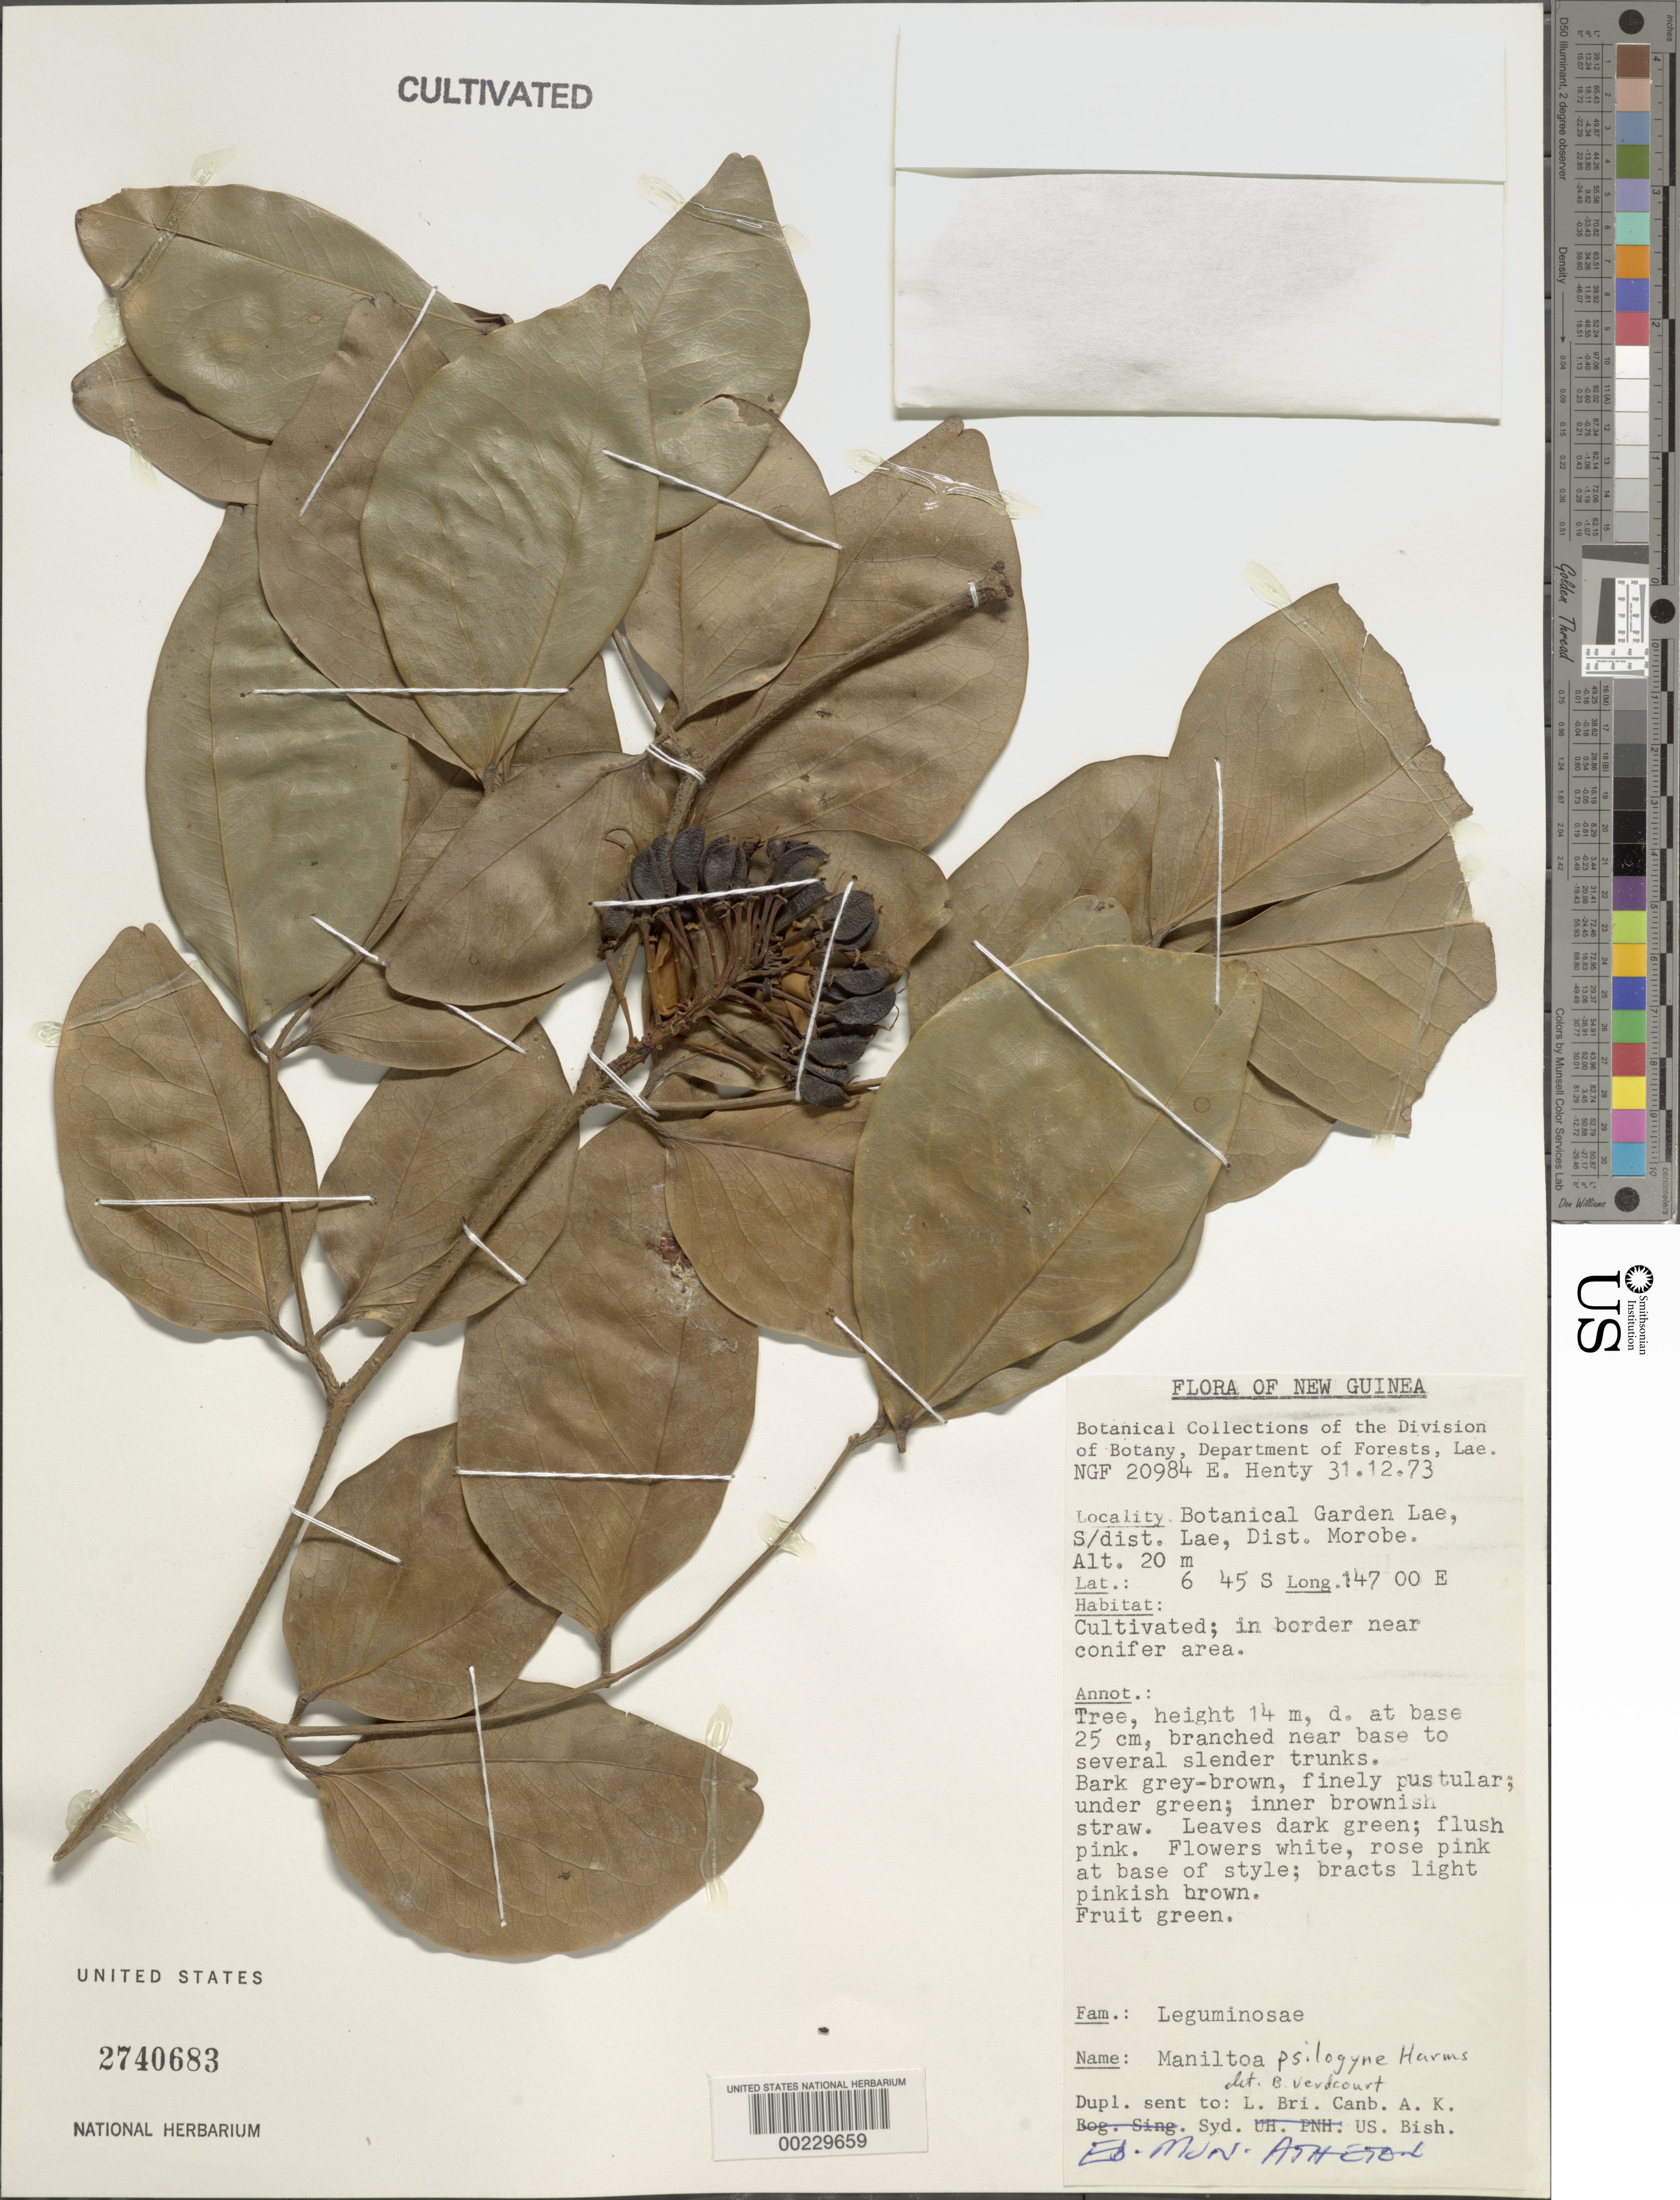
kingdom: Plantae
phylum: Tracheophyta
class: Magnoliopsida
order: Fabales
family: Fabaceae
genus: Maniltoa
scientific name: Maniltoa psilogyne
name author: Harms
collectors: E. Henry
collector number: Ngf 20984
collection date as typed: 31 Dec 1973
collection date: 1973-12-31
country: Papua New Guinea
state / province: Morobe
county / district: Lae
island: New Guinea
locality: Botanical garden lae, lae subdist.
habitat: In border near conifer area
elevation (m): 20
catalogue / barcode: US 2740683